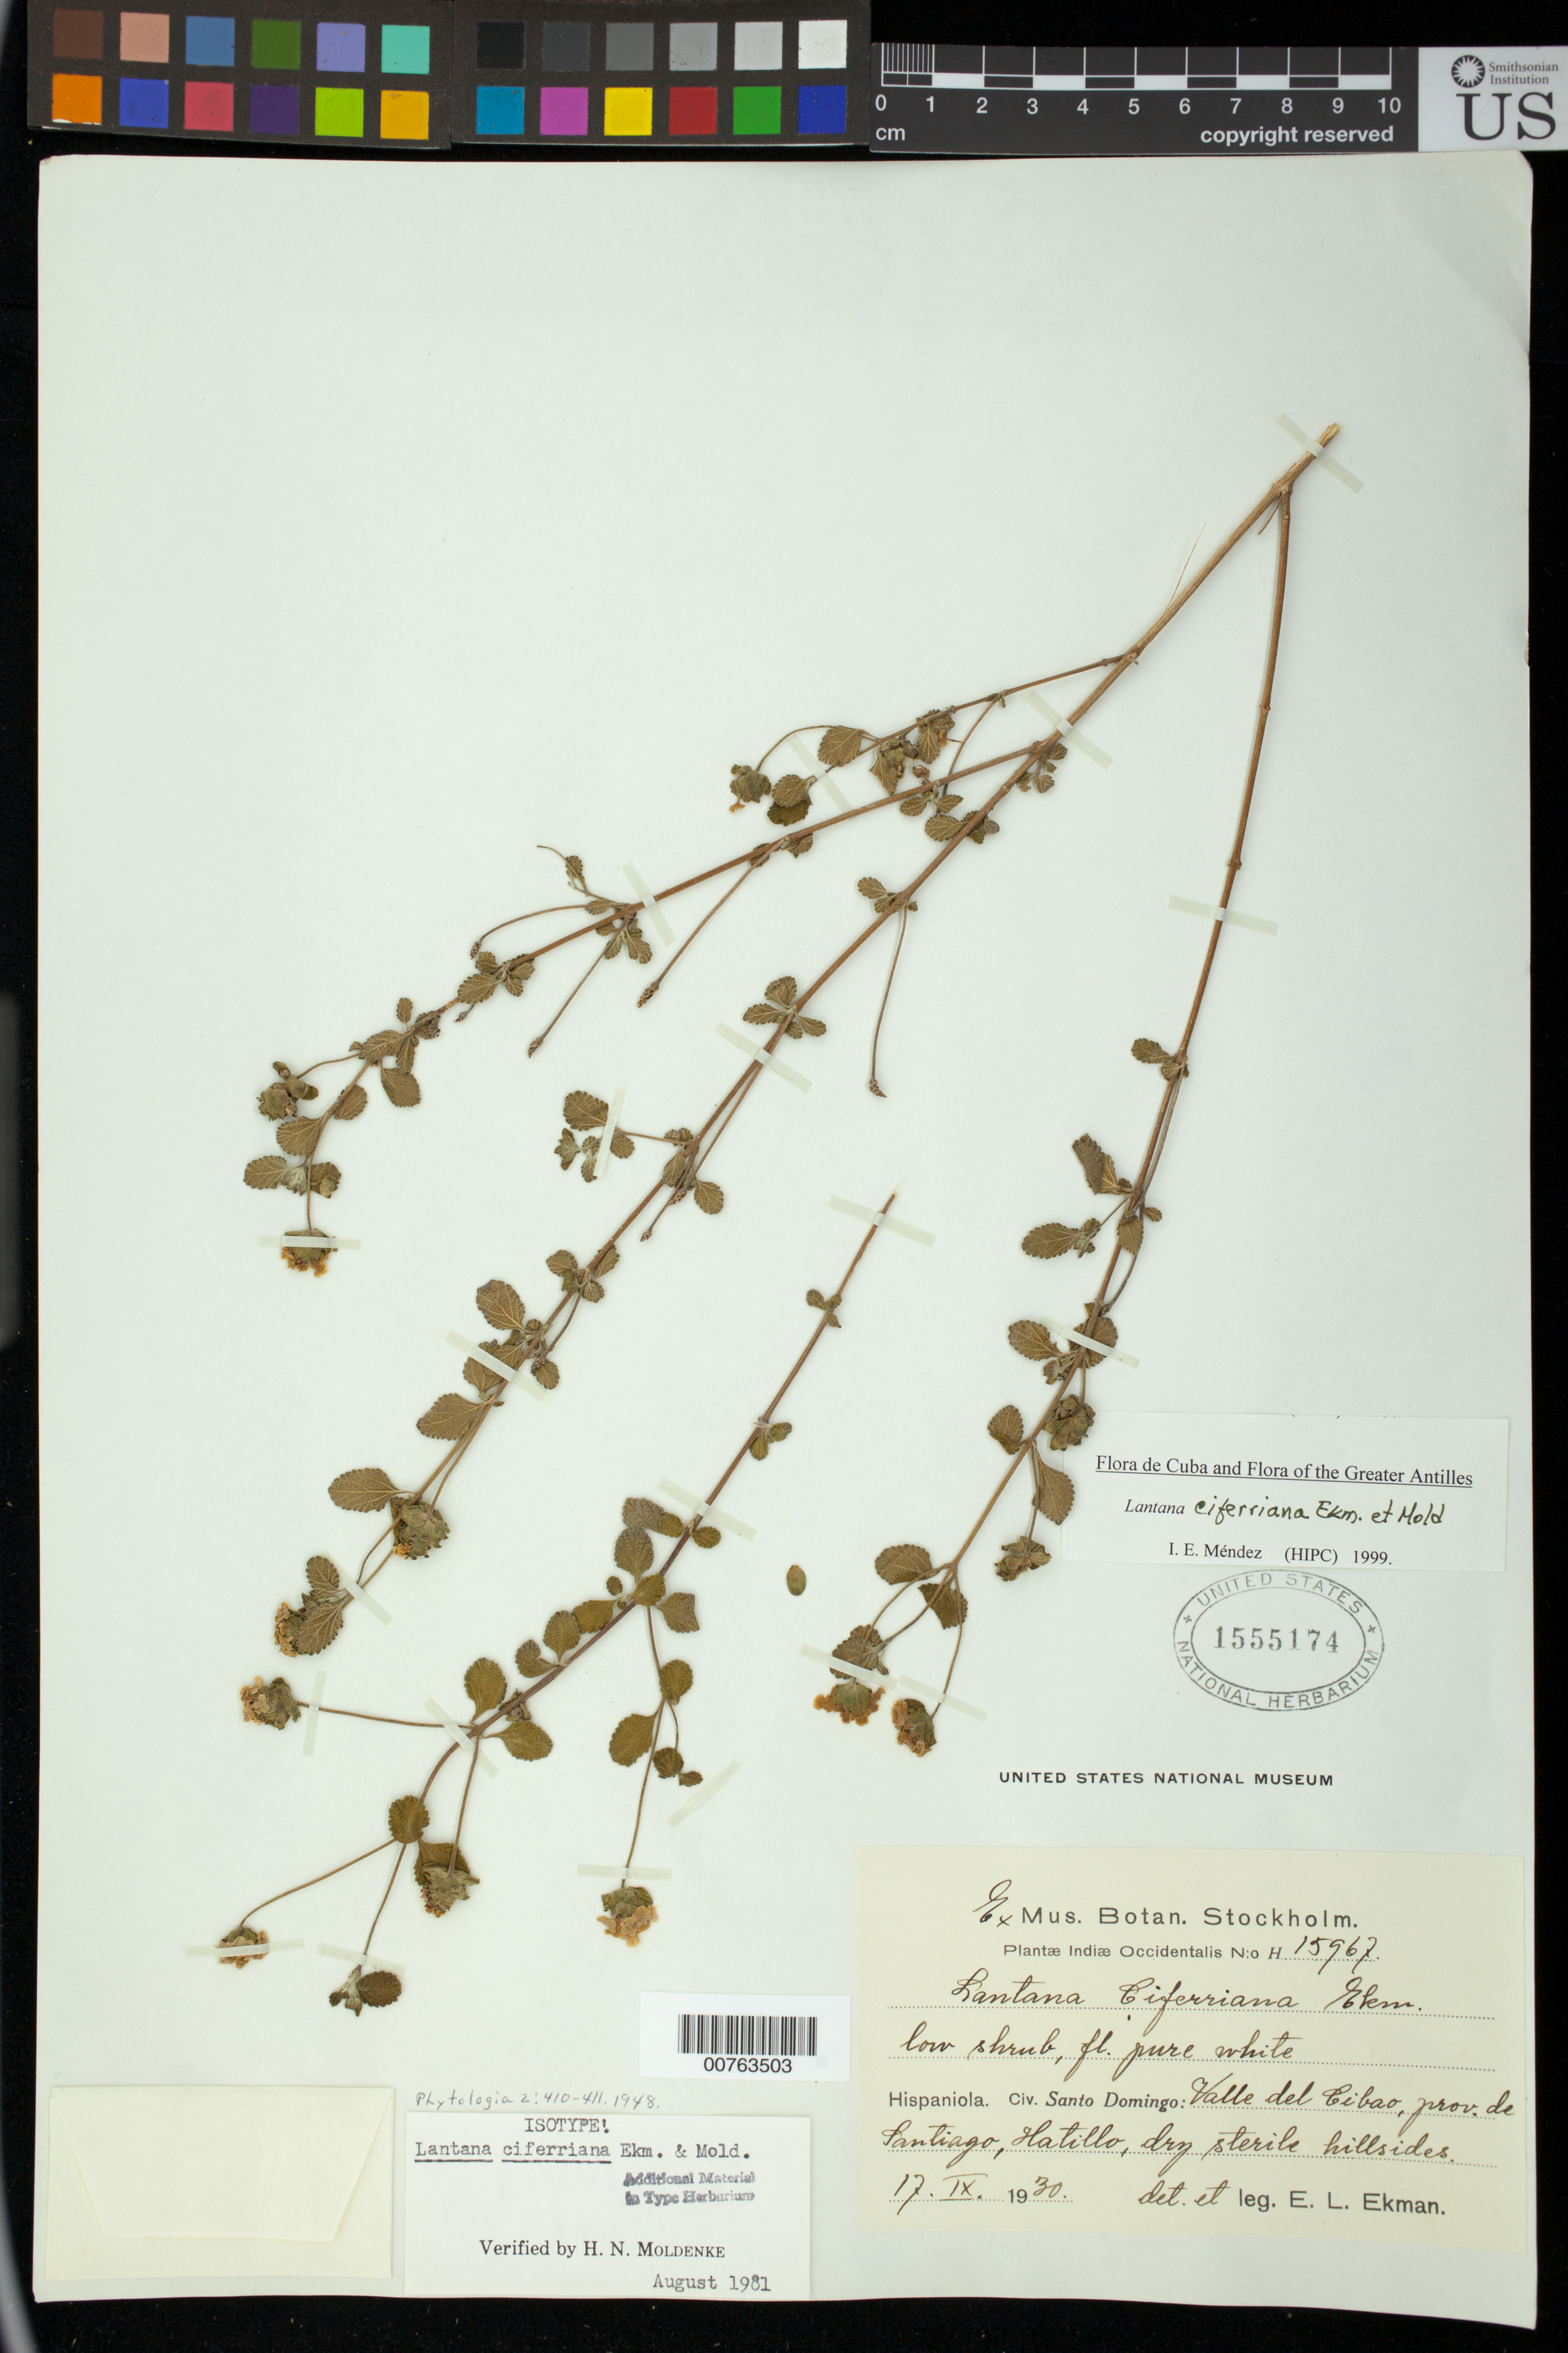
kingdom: Plantae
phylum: Tracheophyta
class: Magnoliopsida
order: Lamiales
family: Verbenaceae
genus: Lantana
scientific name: Lantana ciferriana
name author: Ekman & Moldenke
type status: Isotype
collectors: E. L. Ekman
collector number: H 15967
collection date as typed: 17 Sep 1930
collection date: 1930-09-17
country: Dominican Republic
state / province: Santiago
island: Hispaniola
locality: Valle del Cibao, Hatillo.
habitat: Dry, sterile hillsides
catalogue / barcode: US 1555174